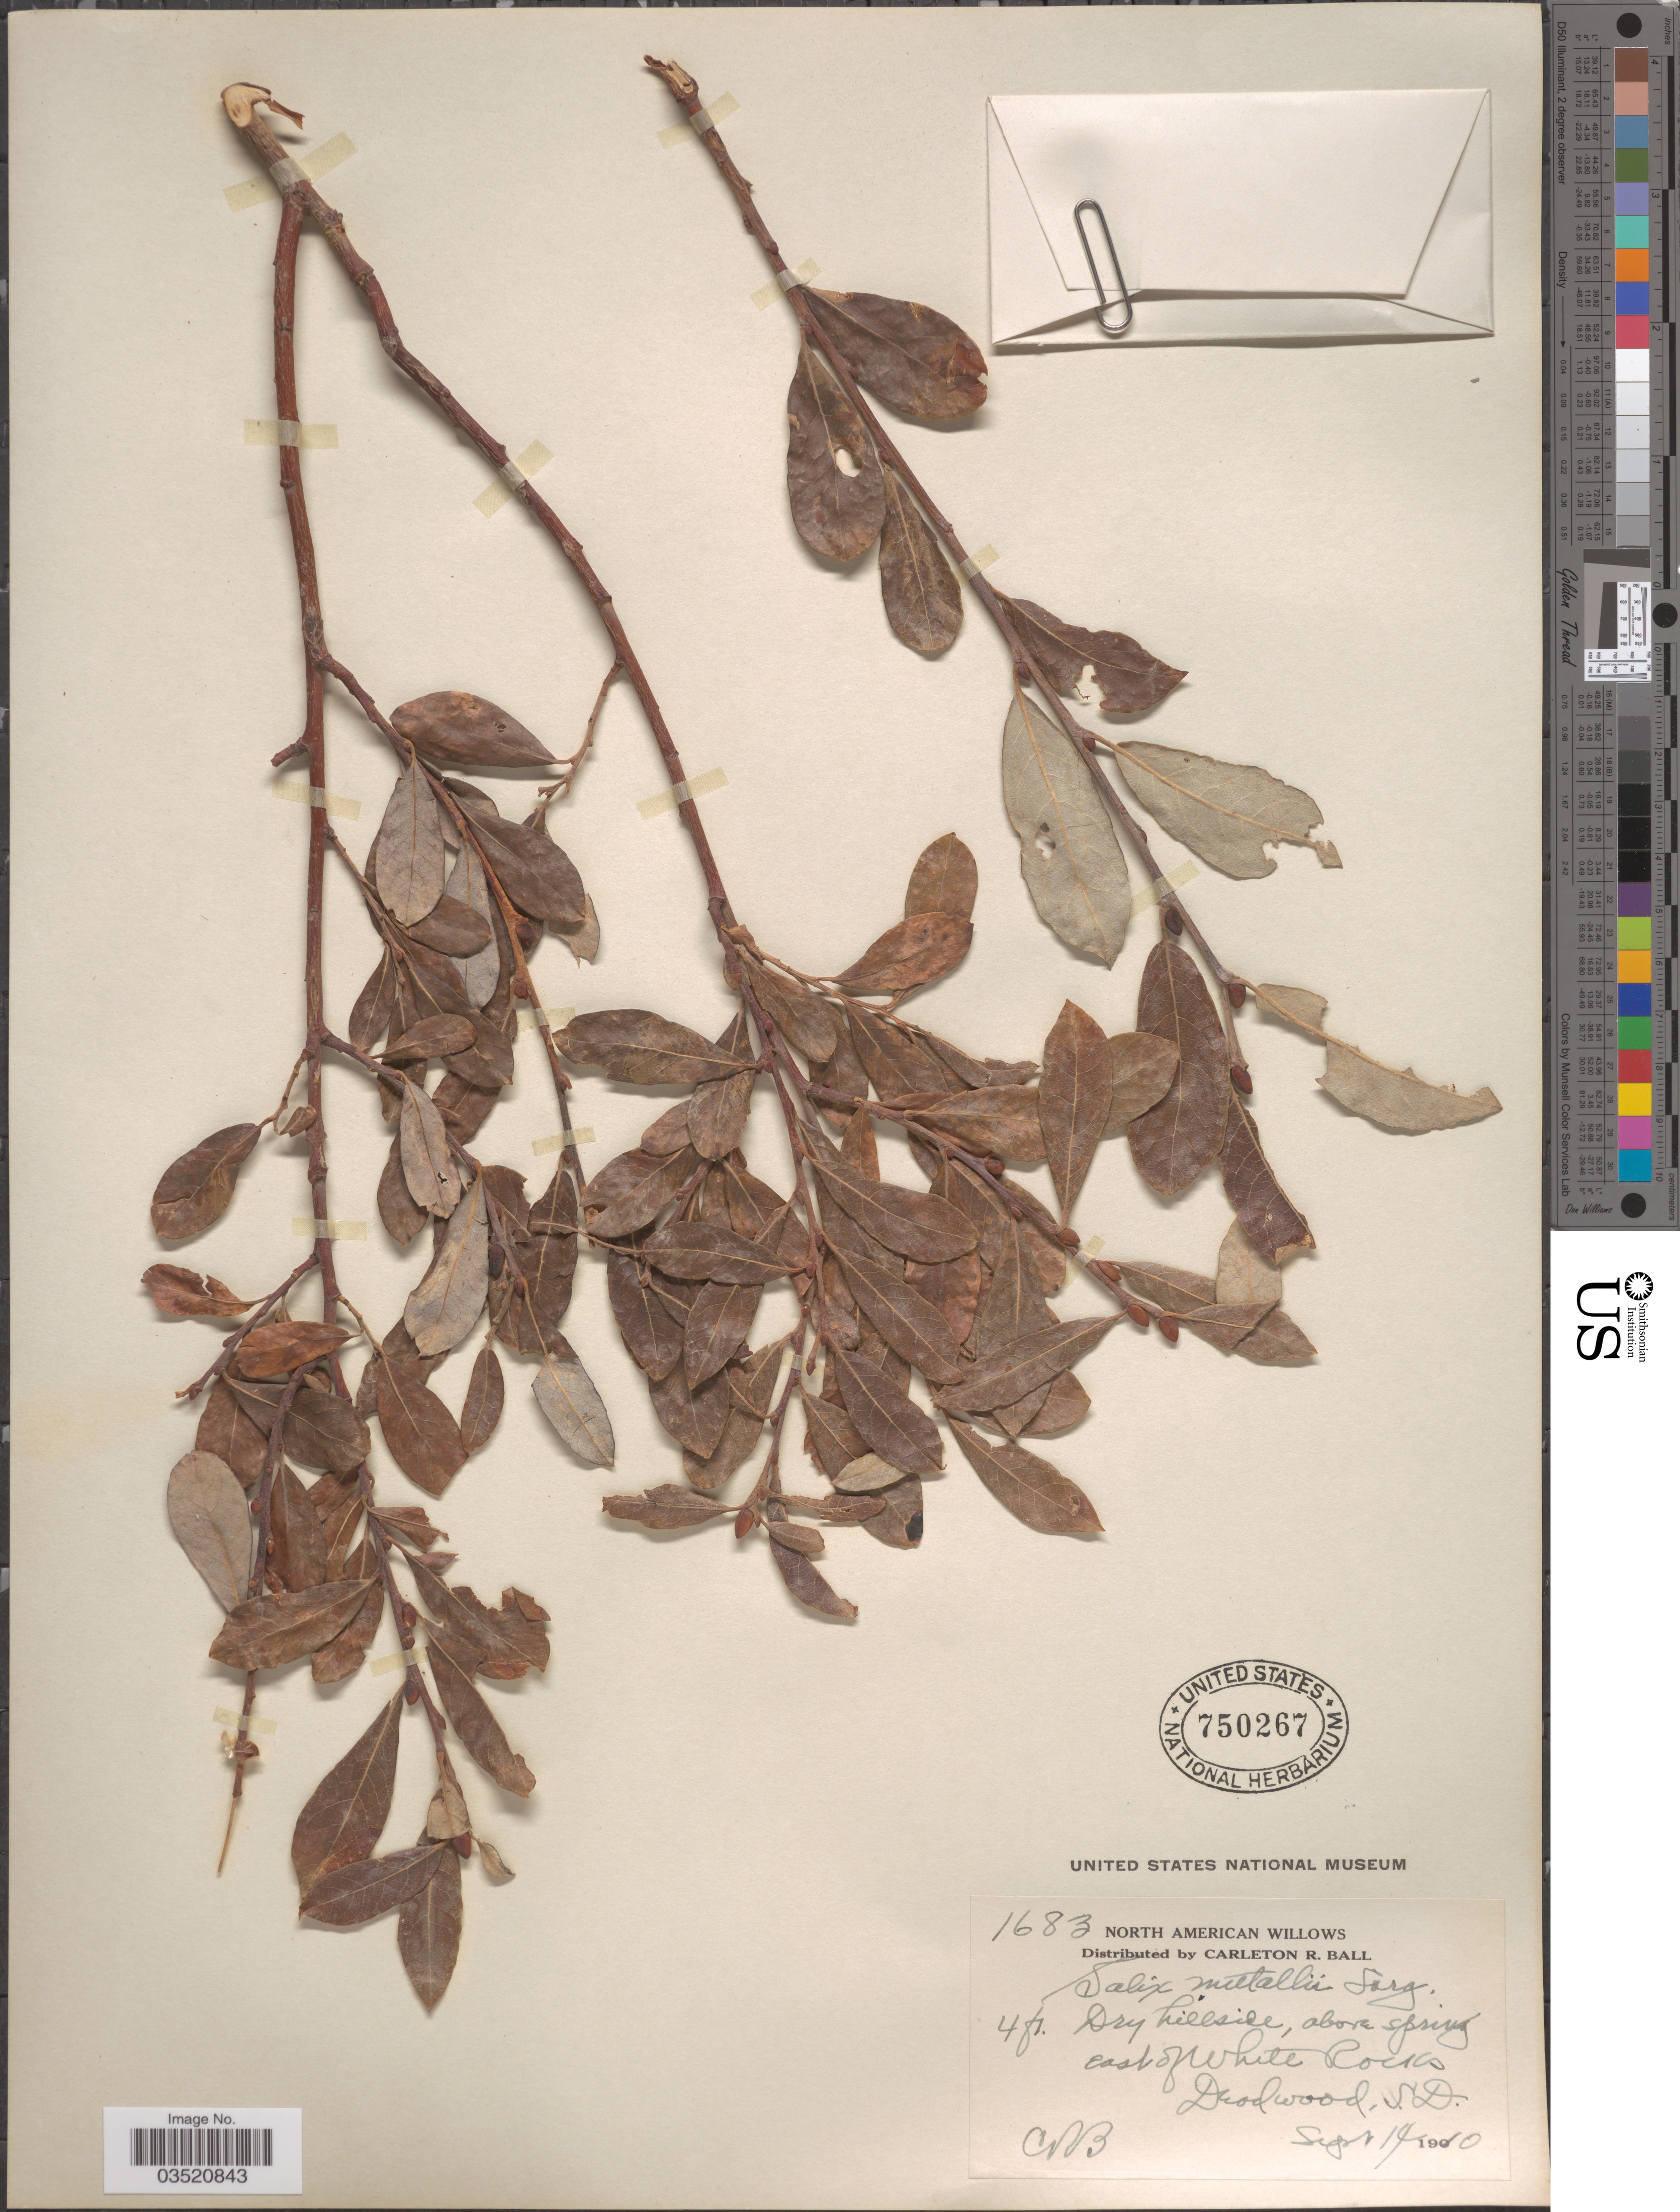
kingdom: Plantae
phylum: Tracheophyta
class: Magnoliopsida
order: Malpighiales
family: Salicaceae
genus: Salix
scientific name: Salix scouleriana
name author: Barratt ex Hook.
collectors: C. R. Ball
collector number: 1683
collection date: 1910-09-14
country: United States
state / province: South Dakota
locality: Above spring east of White Rocks, Deadwood.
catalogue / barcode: US 750267